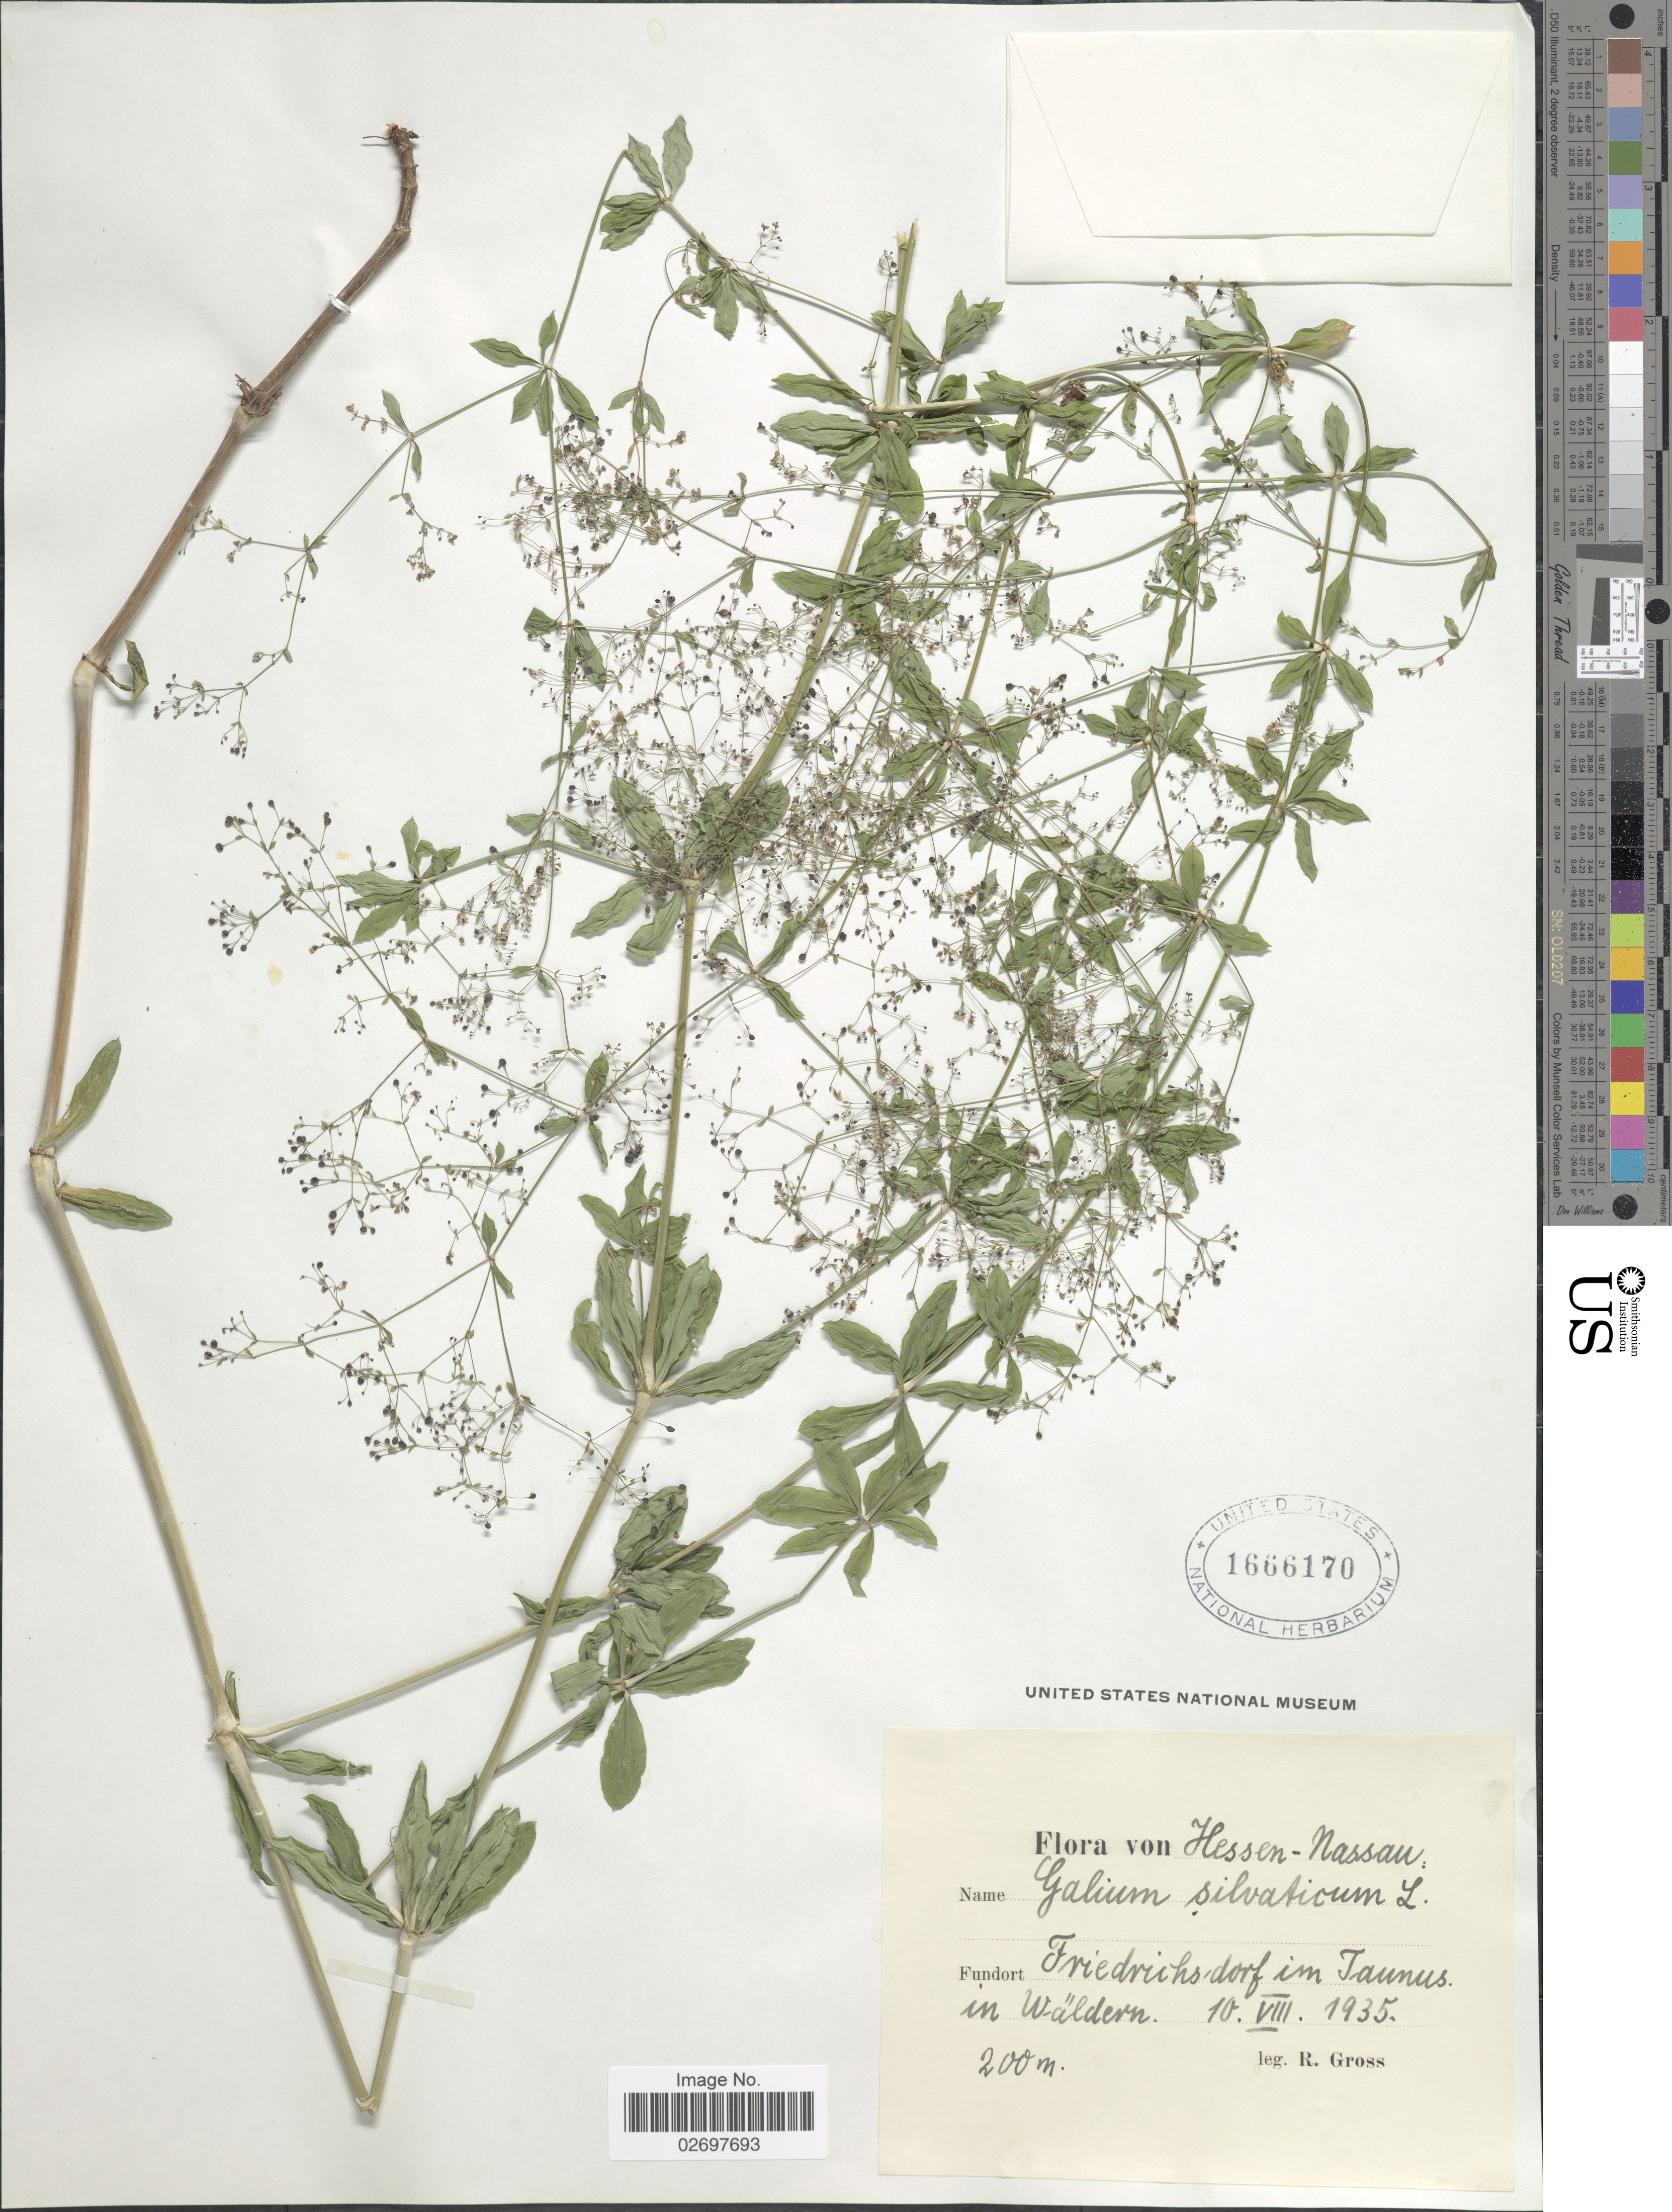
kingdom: Plantae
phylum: Tracheophyta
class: Magnoliopsida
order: Gentianales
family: Rubiaceae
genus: Galium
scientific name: Galium silvaticum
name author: L.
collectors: R. Gross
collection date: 1935-08-10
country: Germany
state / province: Hesse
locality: Hessen-Nassau, Friedrichsdorf im Taunus in Waldern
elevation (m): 200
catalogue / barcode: US 1666170